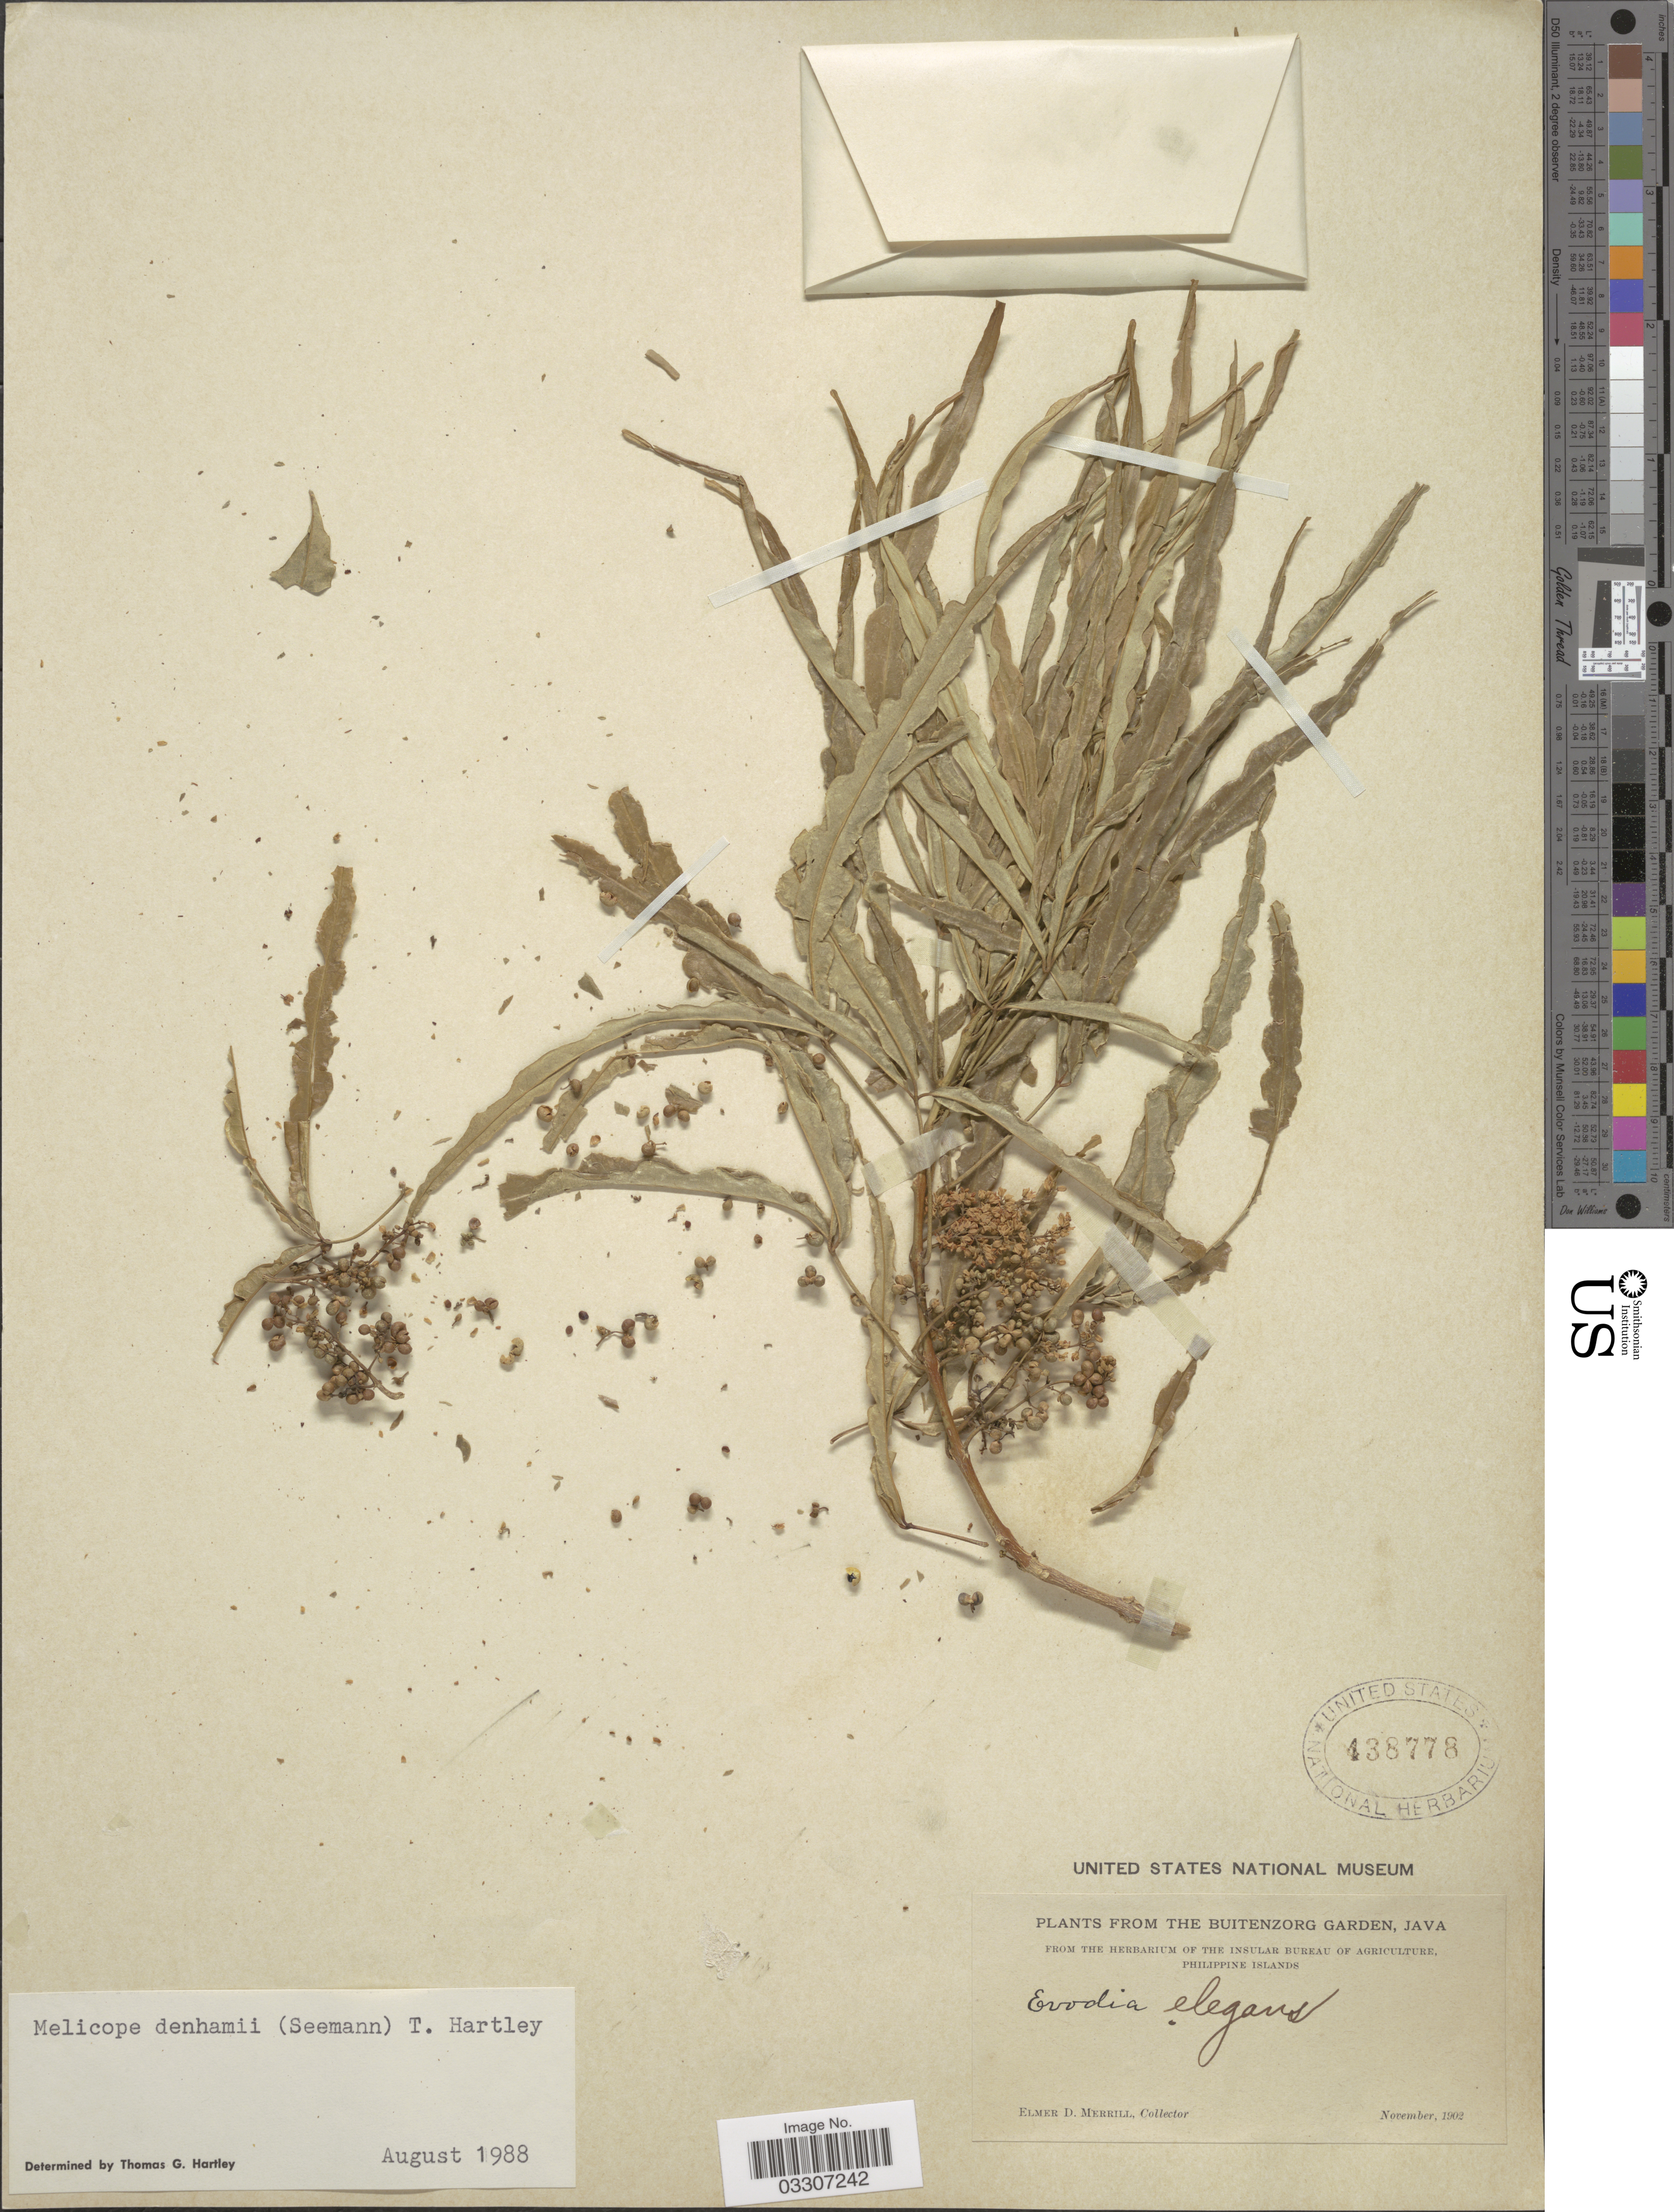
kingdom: Plantae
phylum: Tracheophyta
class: Magnoliopsida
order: Sapindales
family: Rutaceae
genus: Melicope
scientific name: Melicope denhamii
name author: (Seem.) T.G. Hartley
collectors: E. D. Merrill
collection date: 1902-11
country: Indonesia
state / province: Java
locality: The Buitenzorg Garden.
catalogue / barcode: US 438778